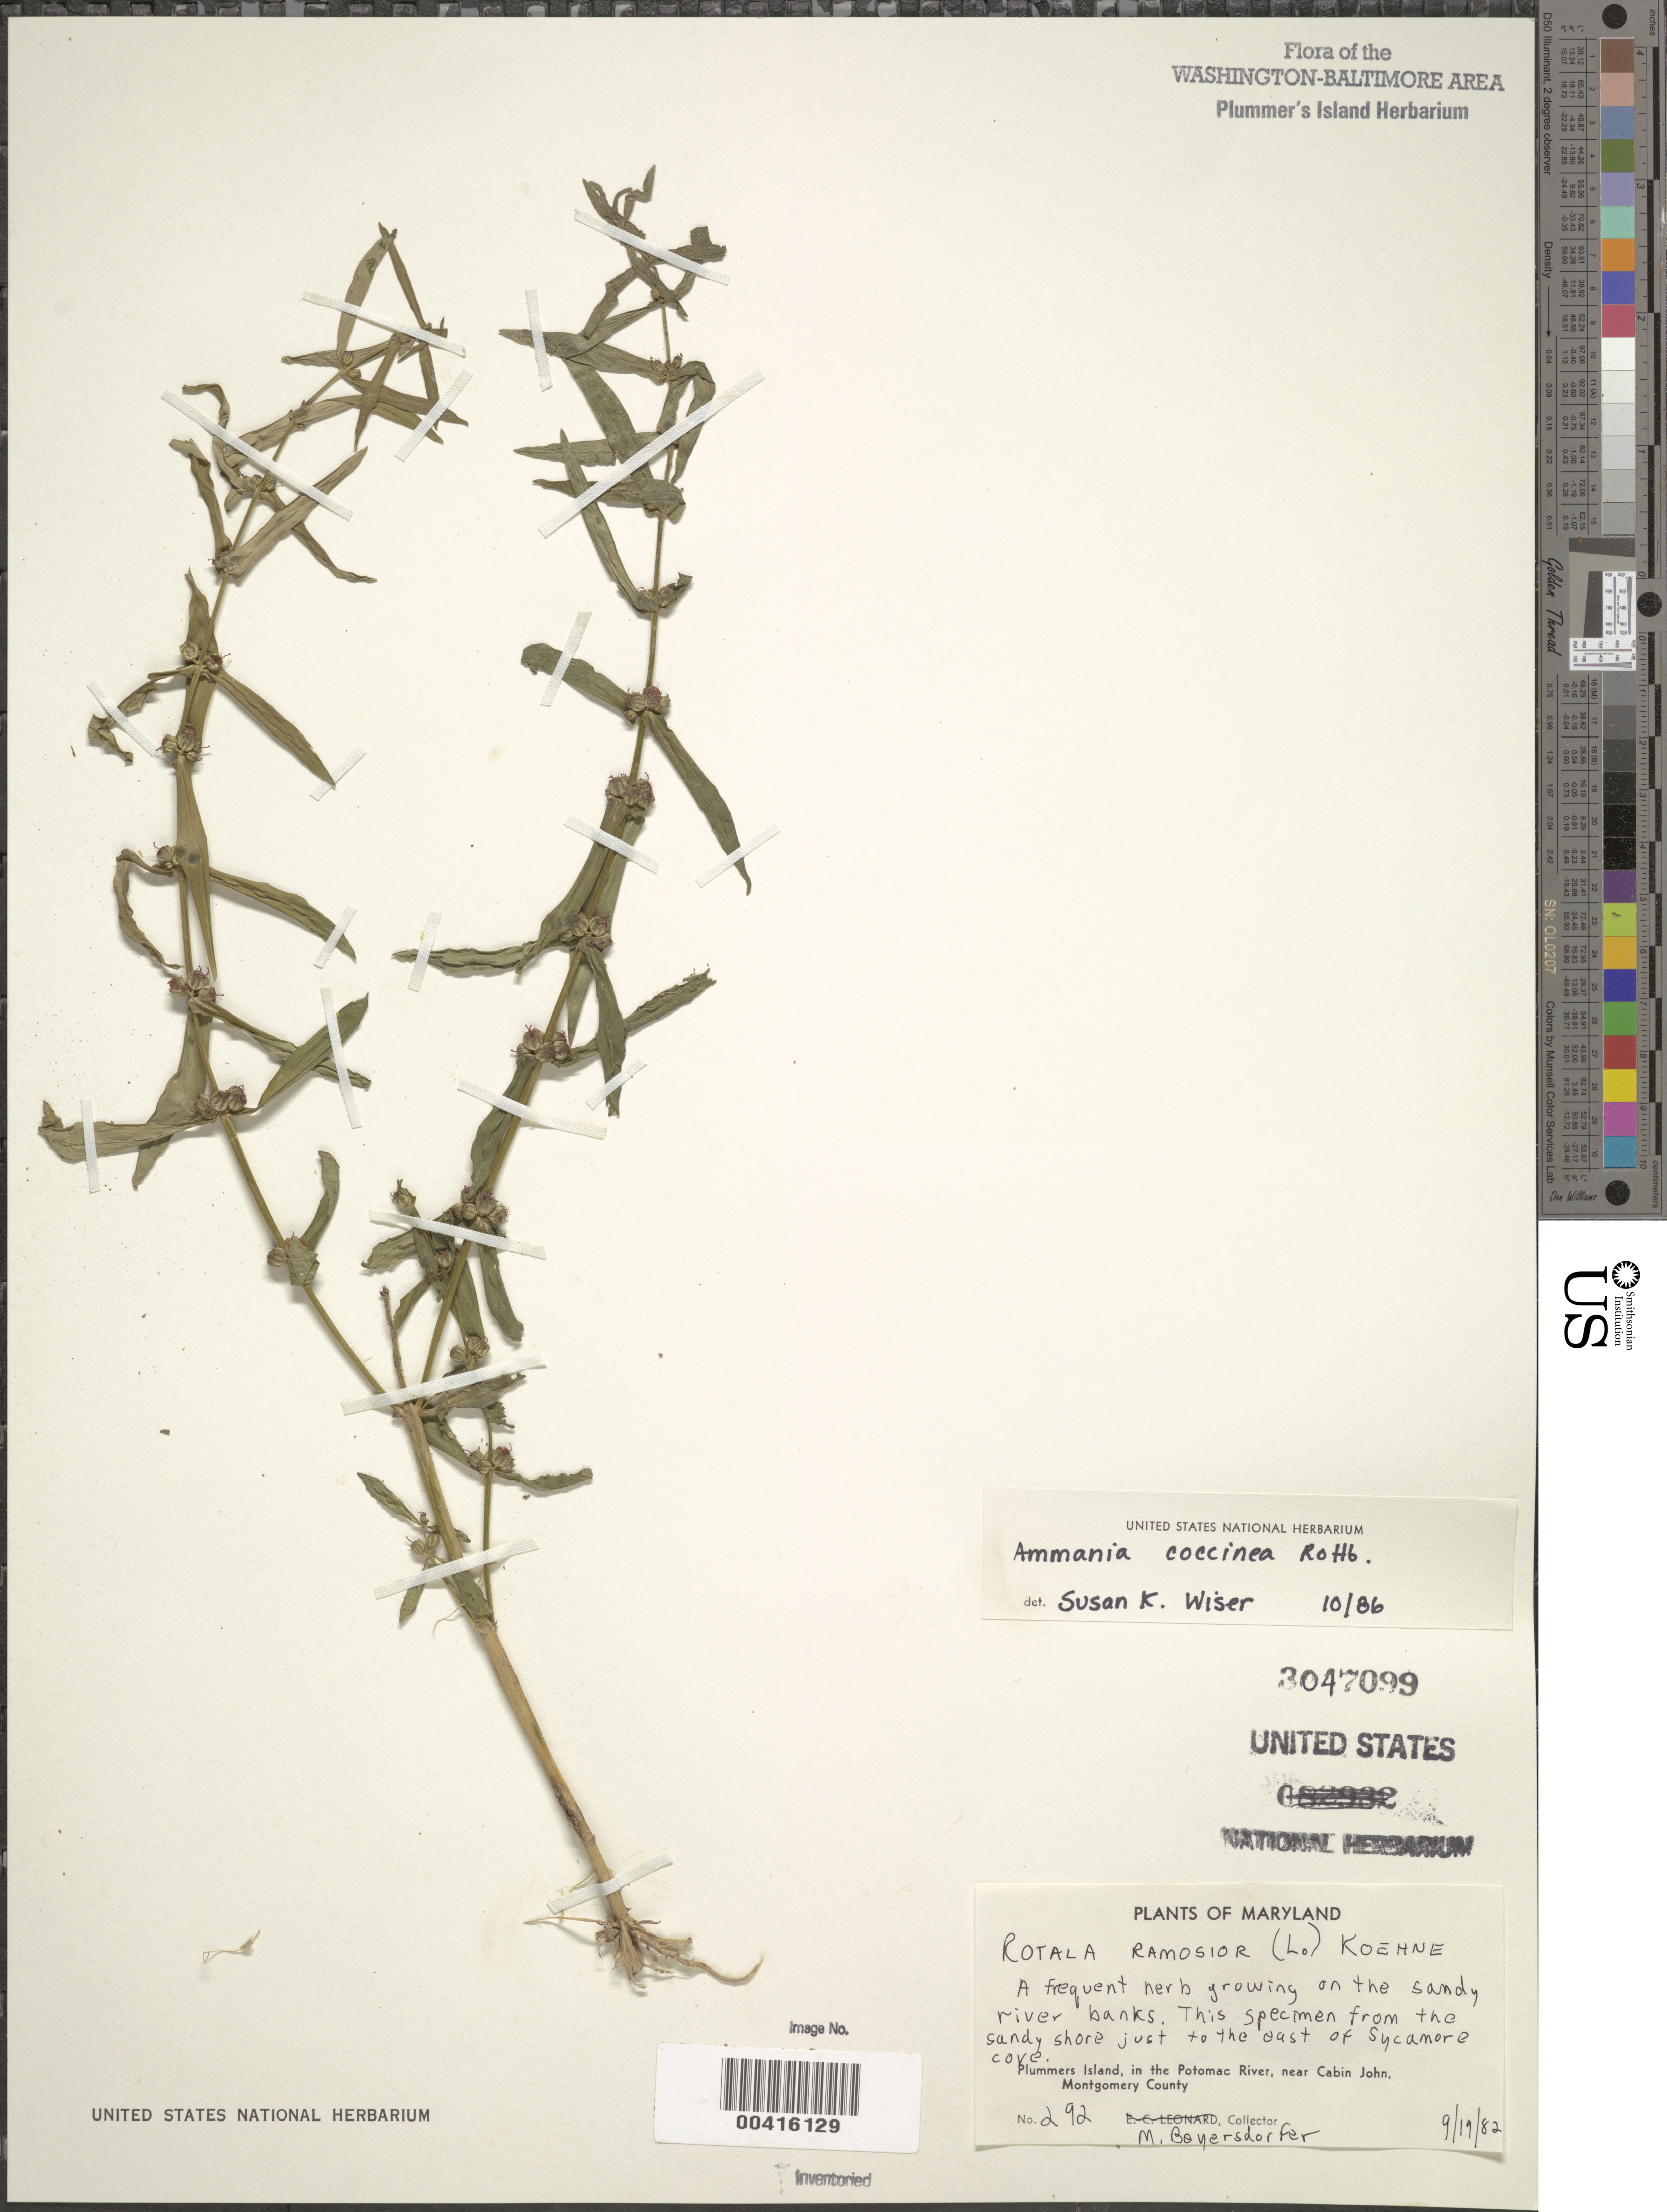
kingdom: Plantae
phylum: Tracheophyta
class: Magnoliopsida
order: Myrtales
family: Lythraceae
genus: Ammannia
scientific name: Ammannia coccinea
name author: Rottb.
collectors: M. Beyersdorfer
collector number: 292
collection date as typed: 19 Sep 1982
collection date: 1982-09-19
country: United States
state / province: Maryland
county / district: Montgomery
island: Plummers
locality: Plummer's Island; shore just to the east of Sycamore Cove C. & O. Canal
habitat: Sandy shore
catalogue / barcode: US 3047099